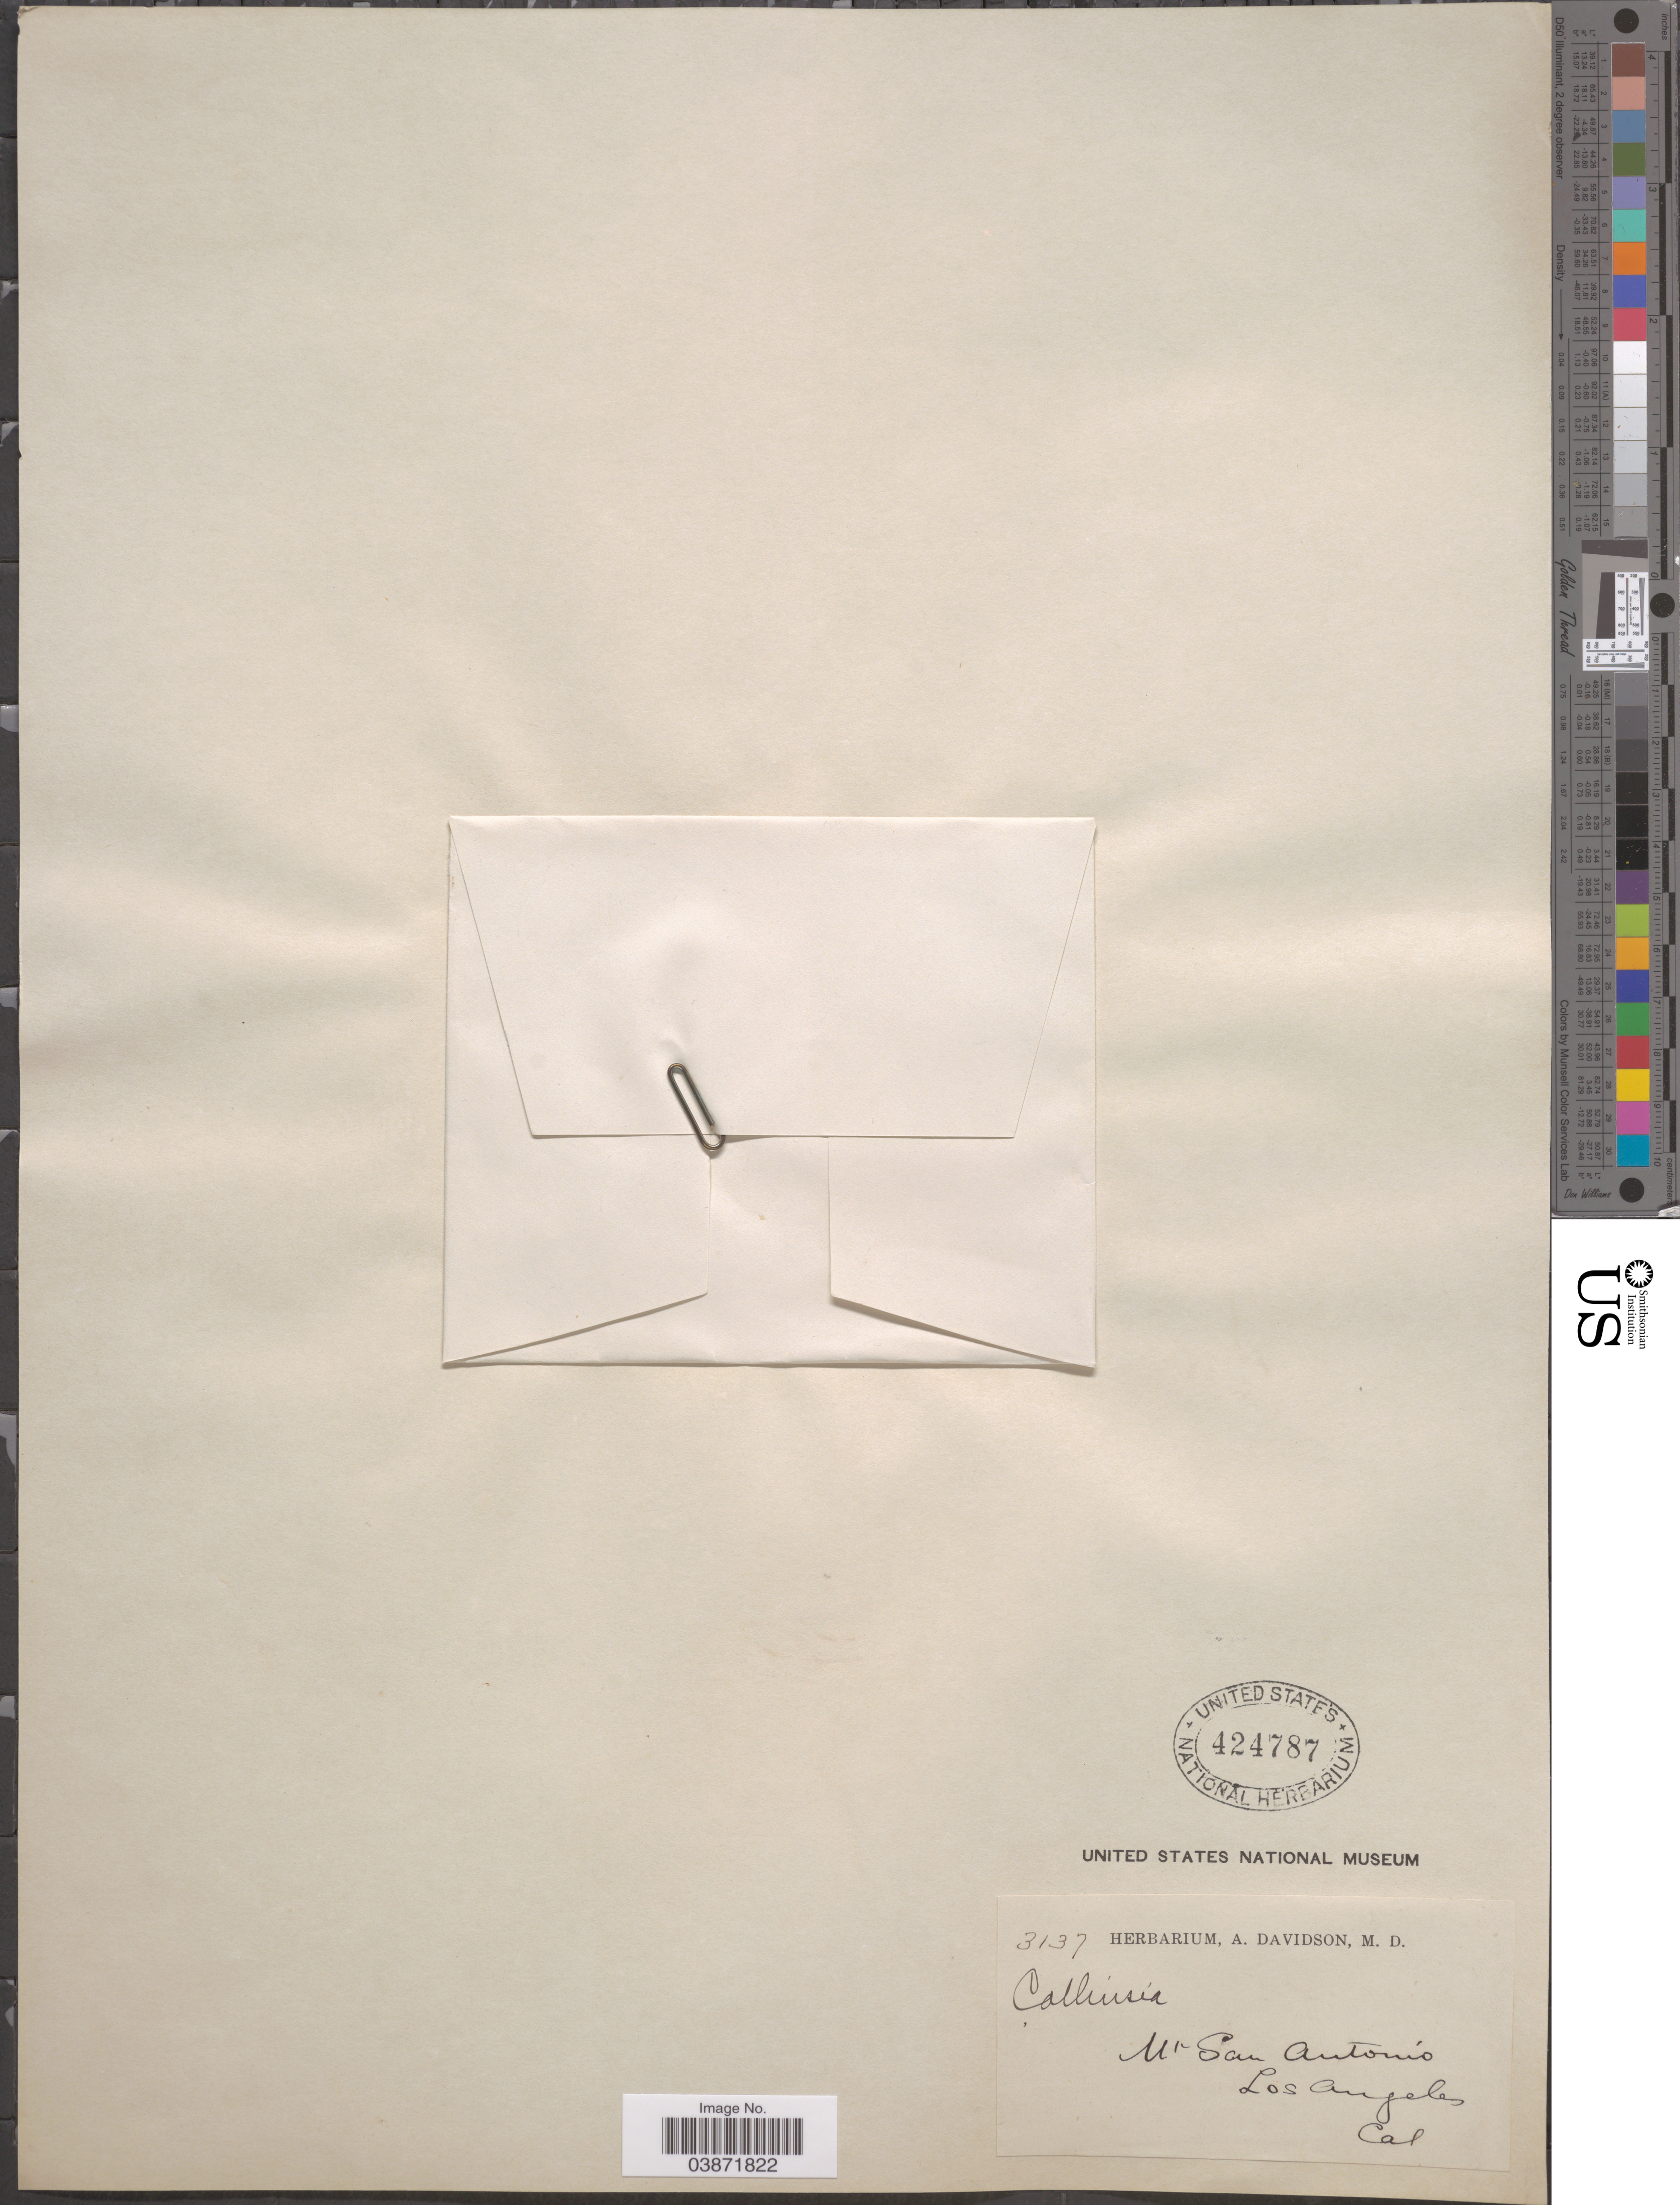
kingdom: Plantae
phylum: Tracheophyta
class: Magnoliopsida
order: Lamiales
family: Plantaginaceae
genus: Collinsia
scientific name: Collinsia sp.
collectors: ex herb. A. Davidson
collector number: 3137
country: United States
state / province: California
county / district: Los Angeles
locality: Mt. San Antonio. Los Angeles.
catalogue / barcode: US 424787